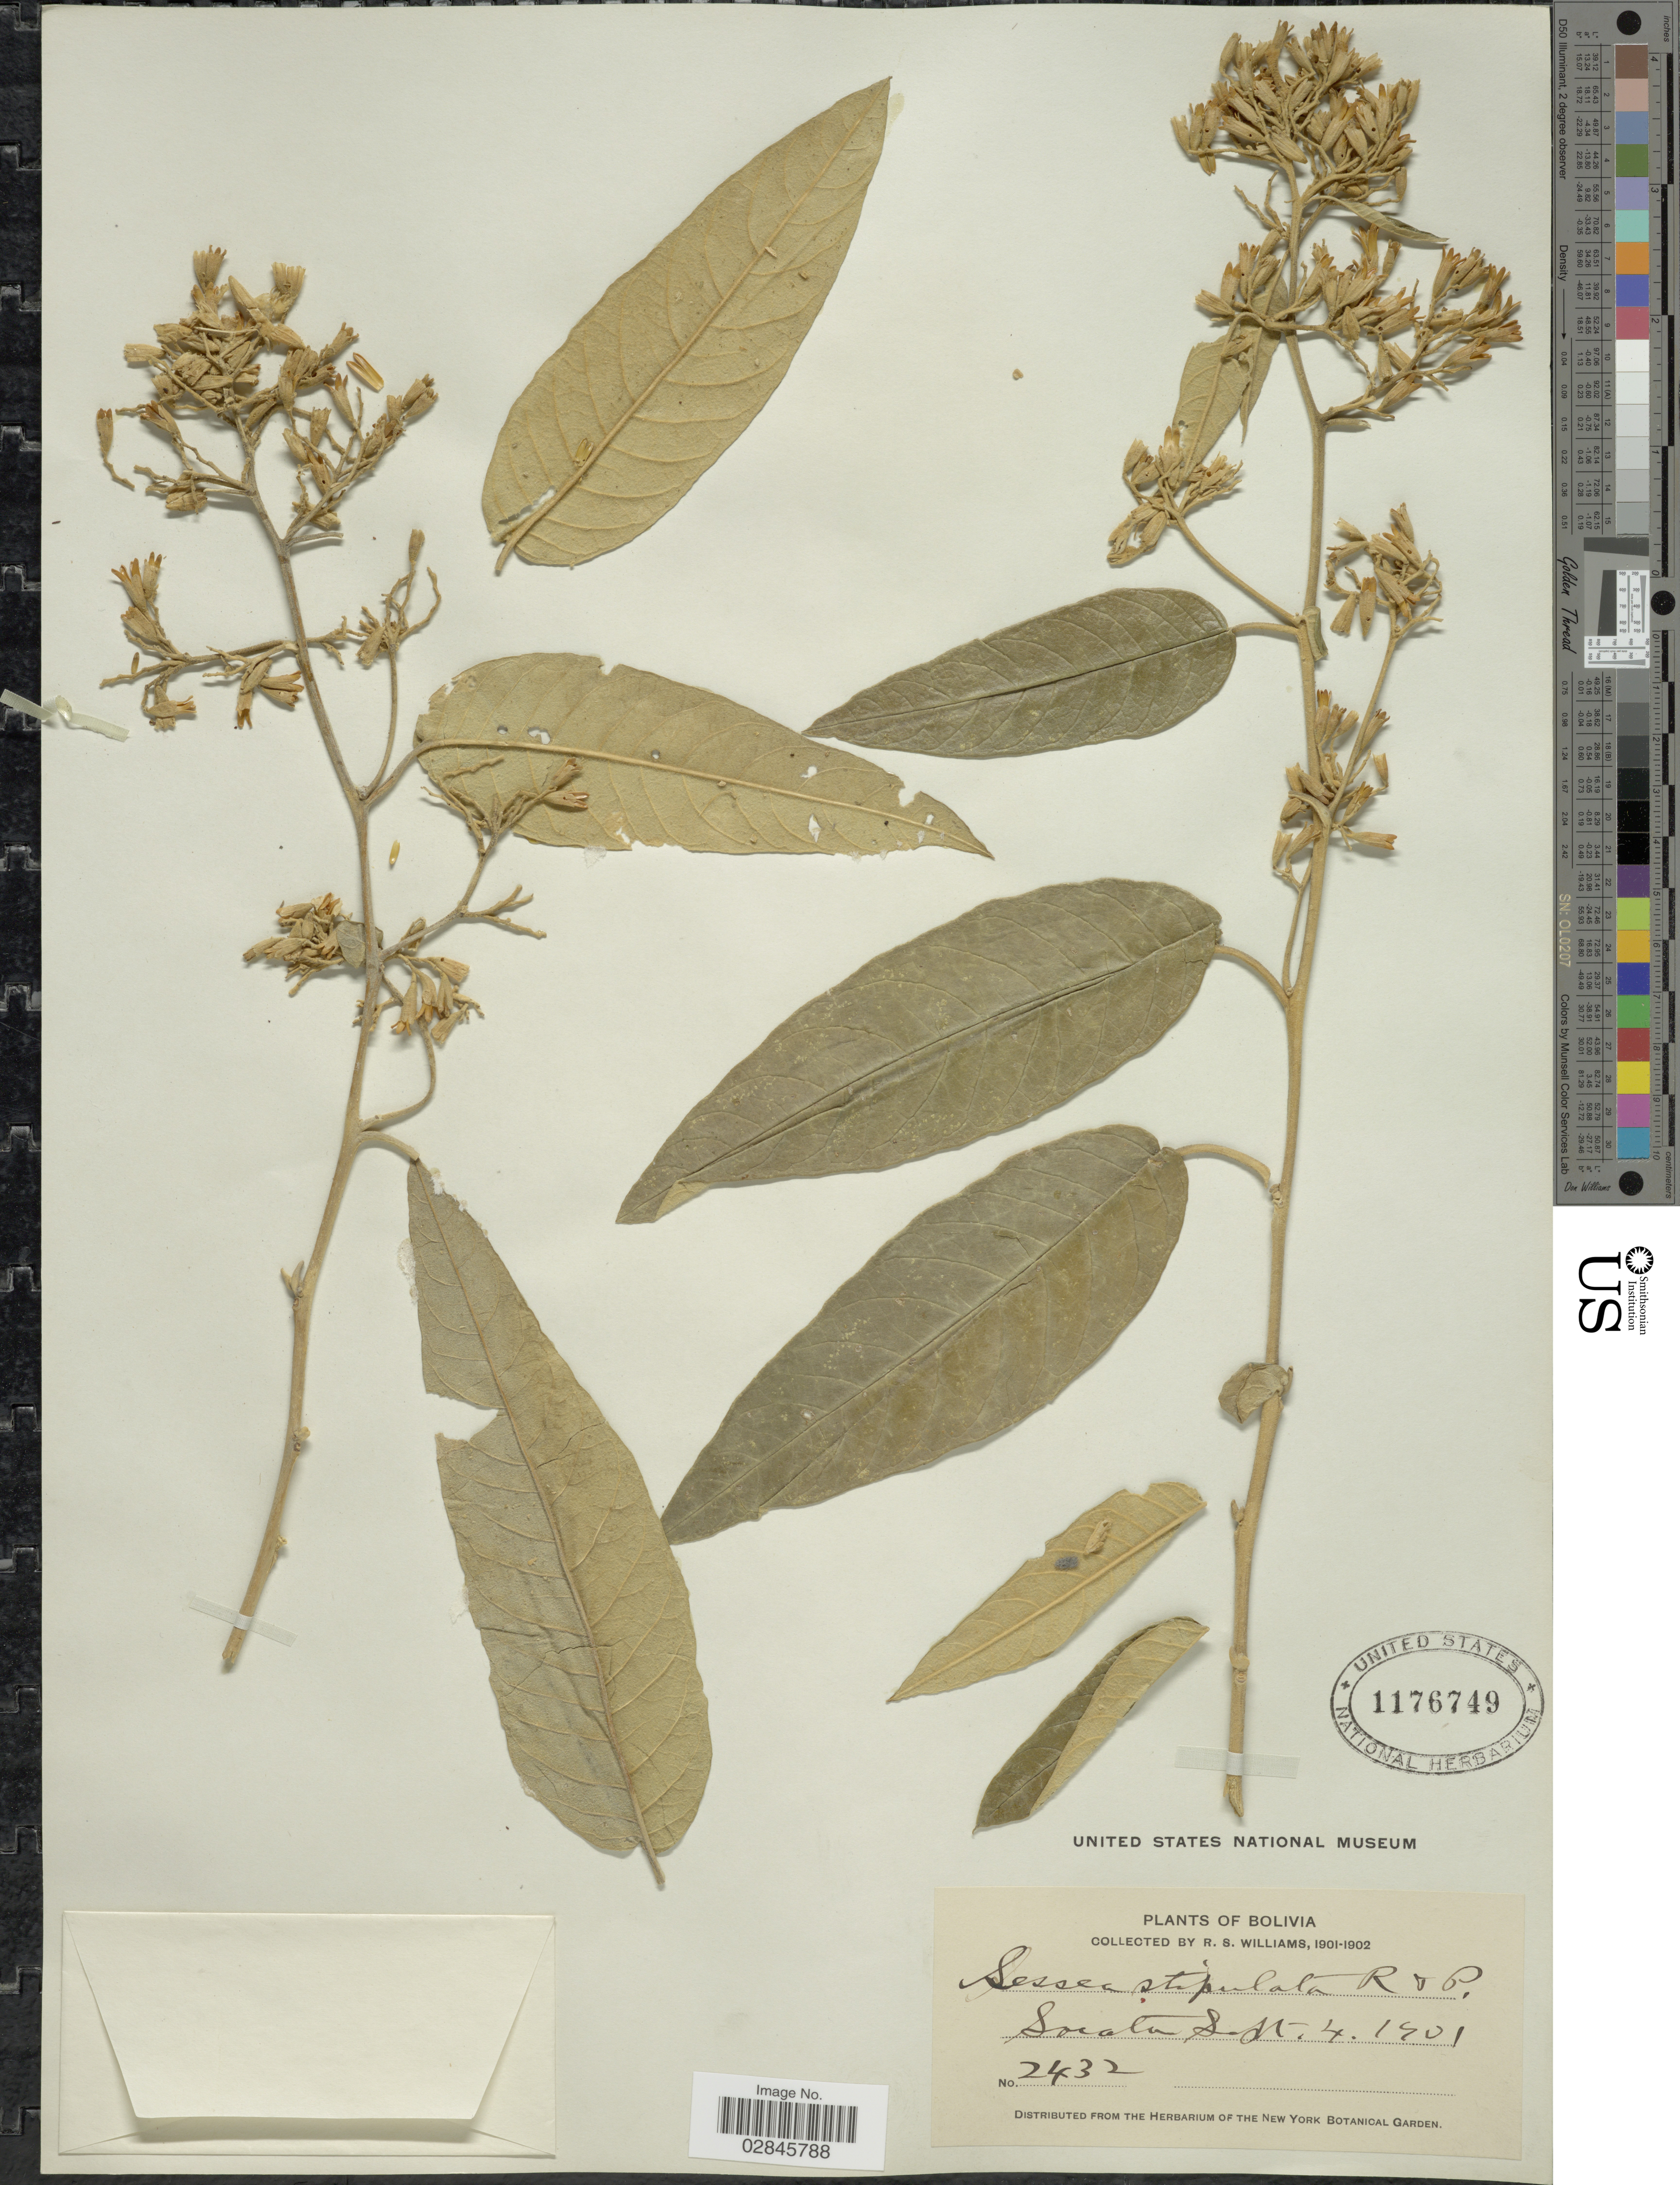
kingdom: Plantae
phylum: Tracheophyta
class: Magnoliopsida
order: Solanales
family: Solanaceae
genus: Sessea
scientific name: Sessea stipulata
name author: Ruiz & Pav.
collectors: R. S. Williams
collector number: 2432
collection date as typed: Sept. 4, 1901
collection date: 1901-09-04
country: Bolivia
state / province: La Páz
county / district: Larecaja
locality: Sorata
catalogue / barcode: US 1176749